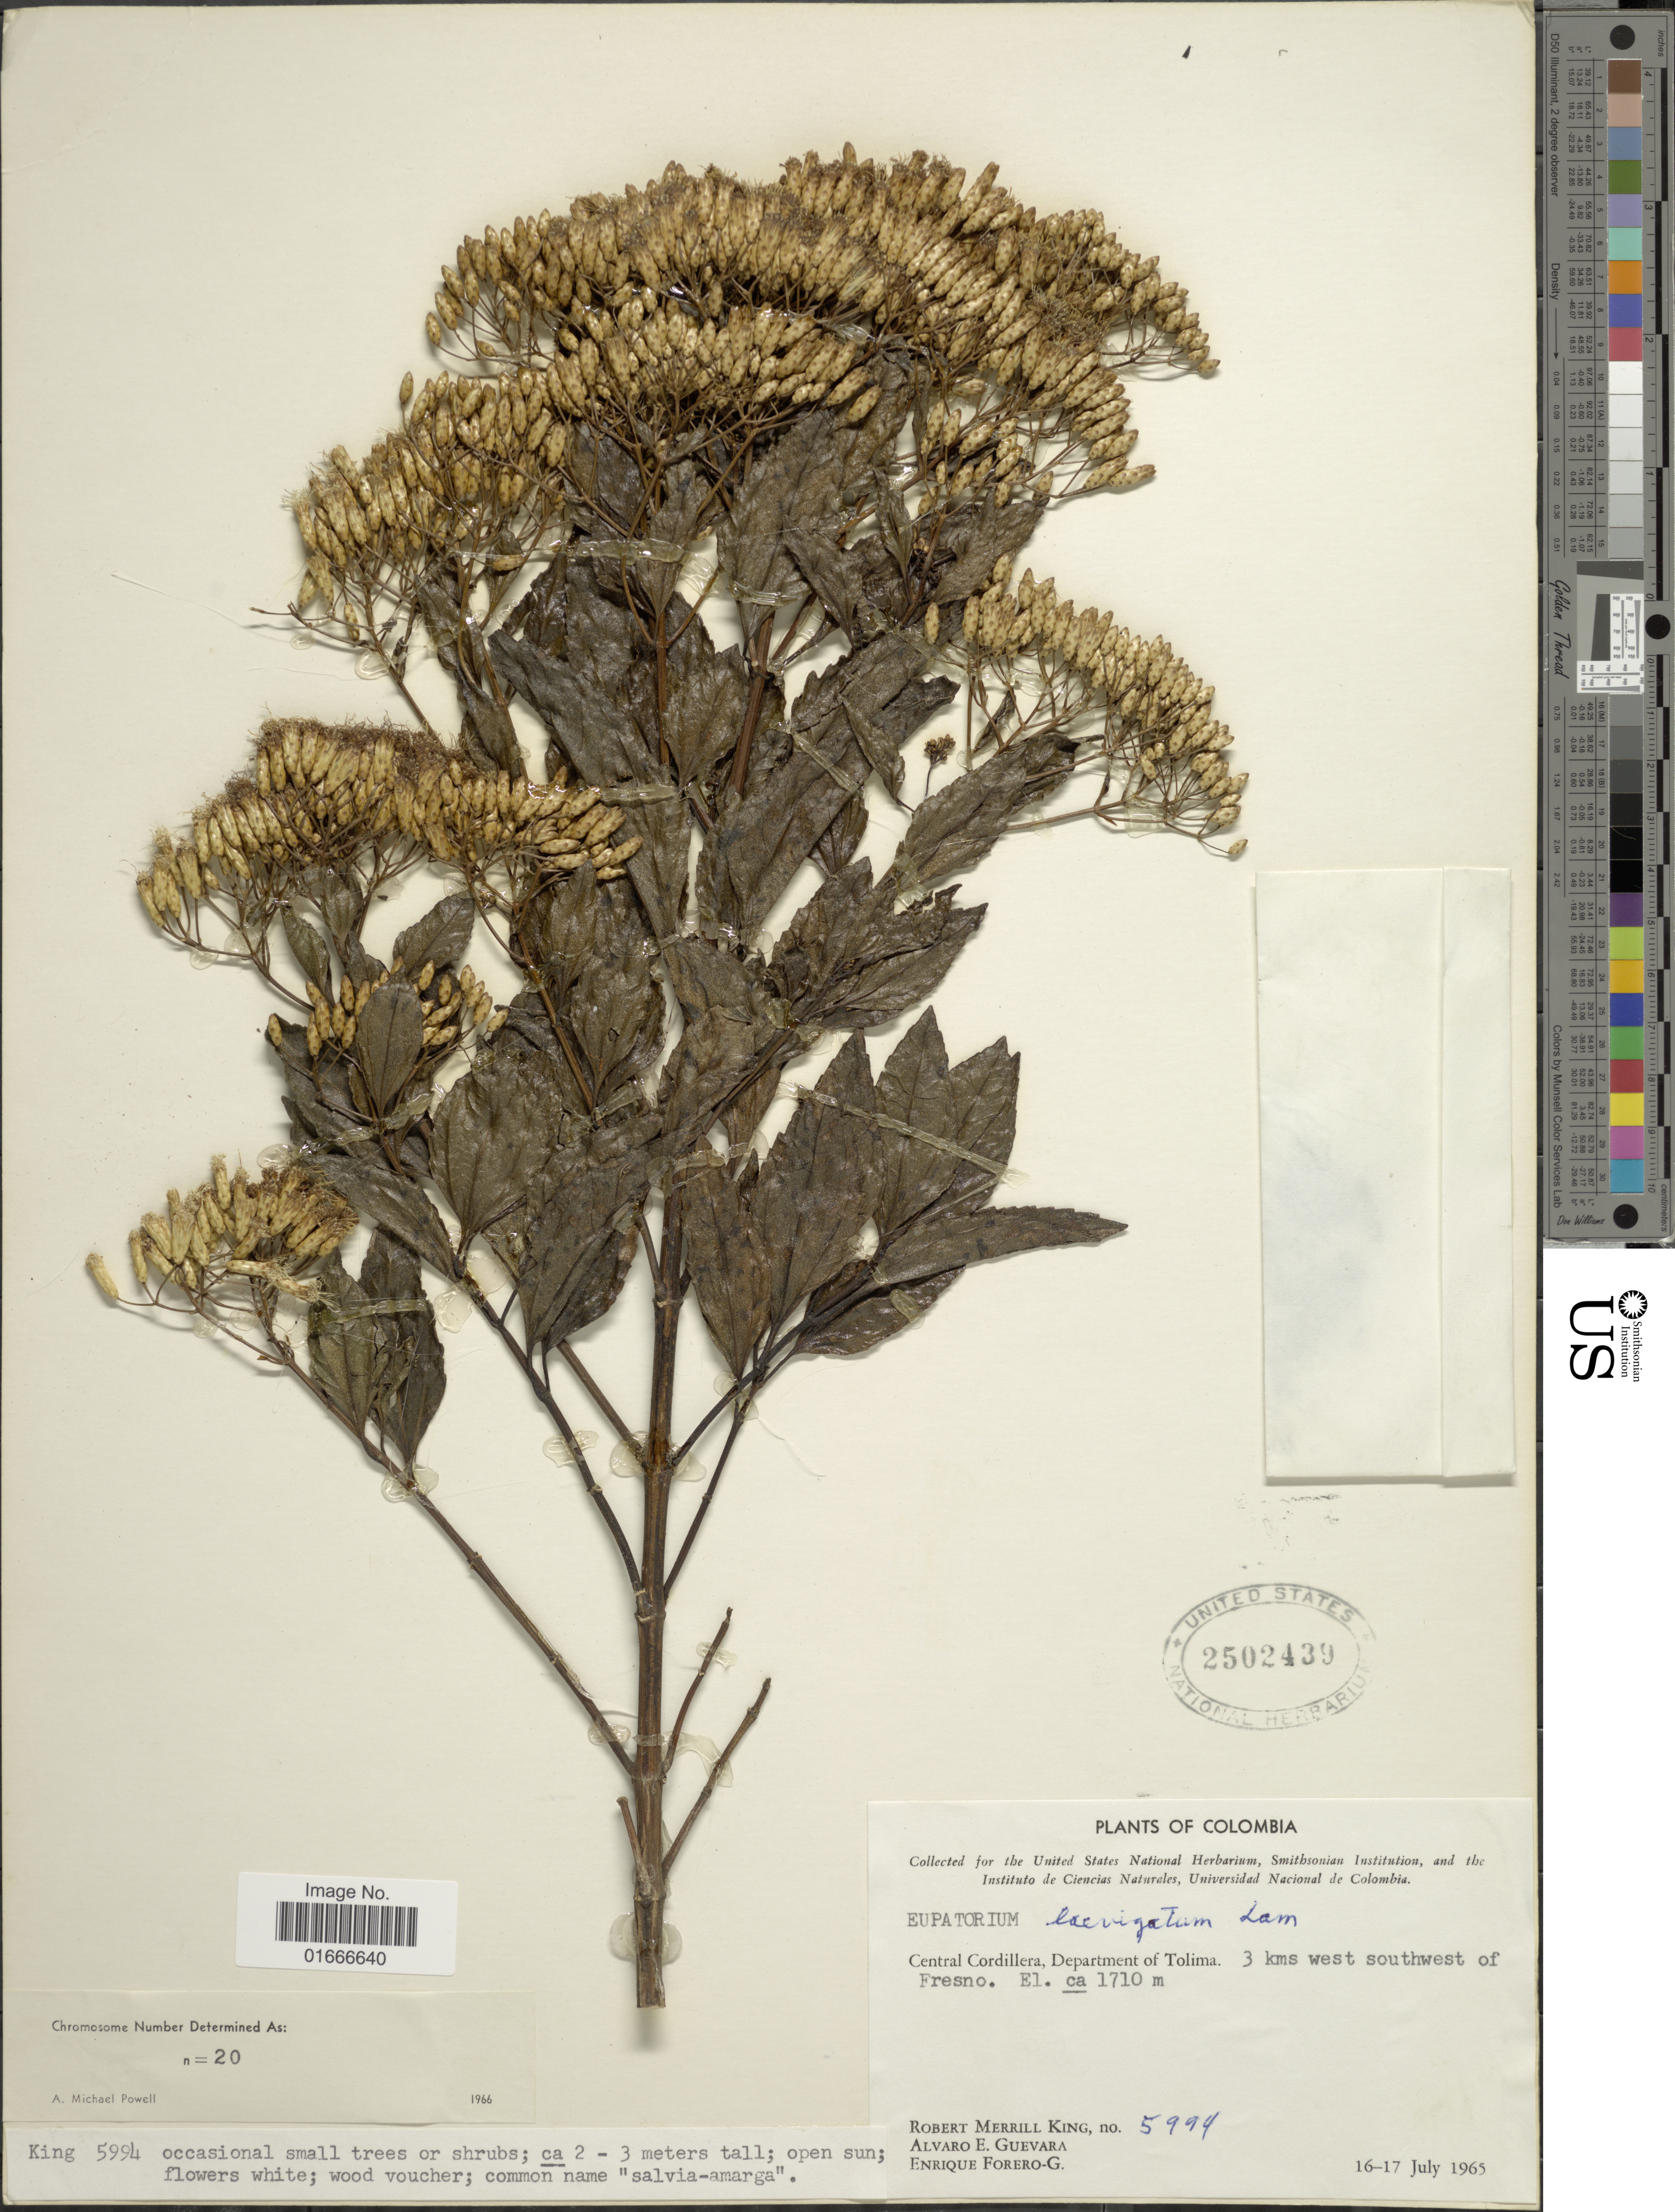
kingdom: Plantae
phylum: Tracheophyta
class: Magnoliopsida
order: Asterales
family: Asteraceae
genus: Chromolaena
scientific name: Chromolaena laevigata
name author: (Lam.) R.M. King & H. Rob.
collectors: R. M. King, A. E. Guevara & E. Forero G.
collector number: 5994*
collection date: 1965-07-16/1965-07-17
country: Colombia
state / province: Tolima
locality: Central Cordillera, 3 kms west southwest of Fresno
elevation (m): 1710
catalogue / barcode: US 2502439